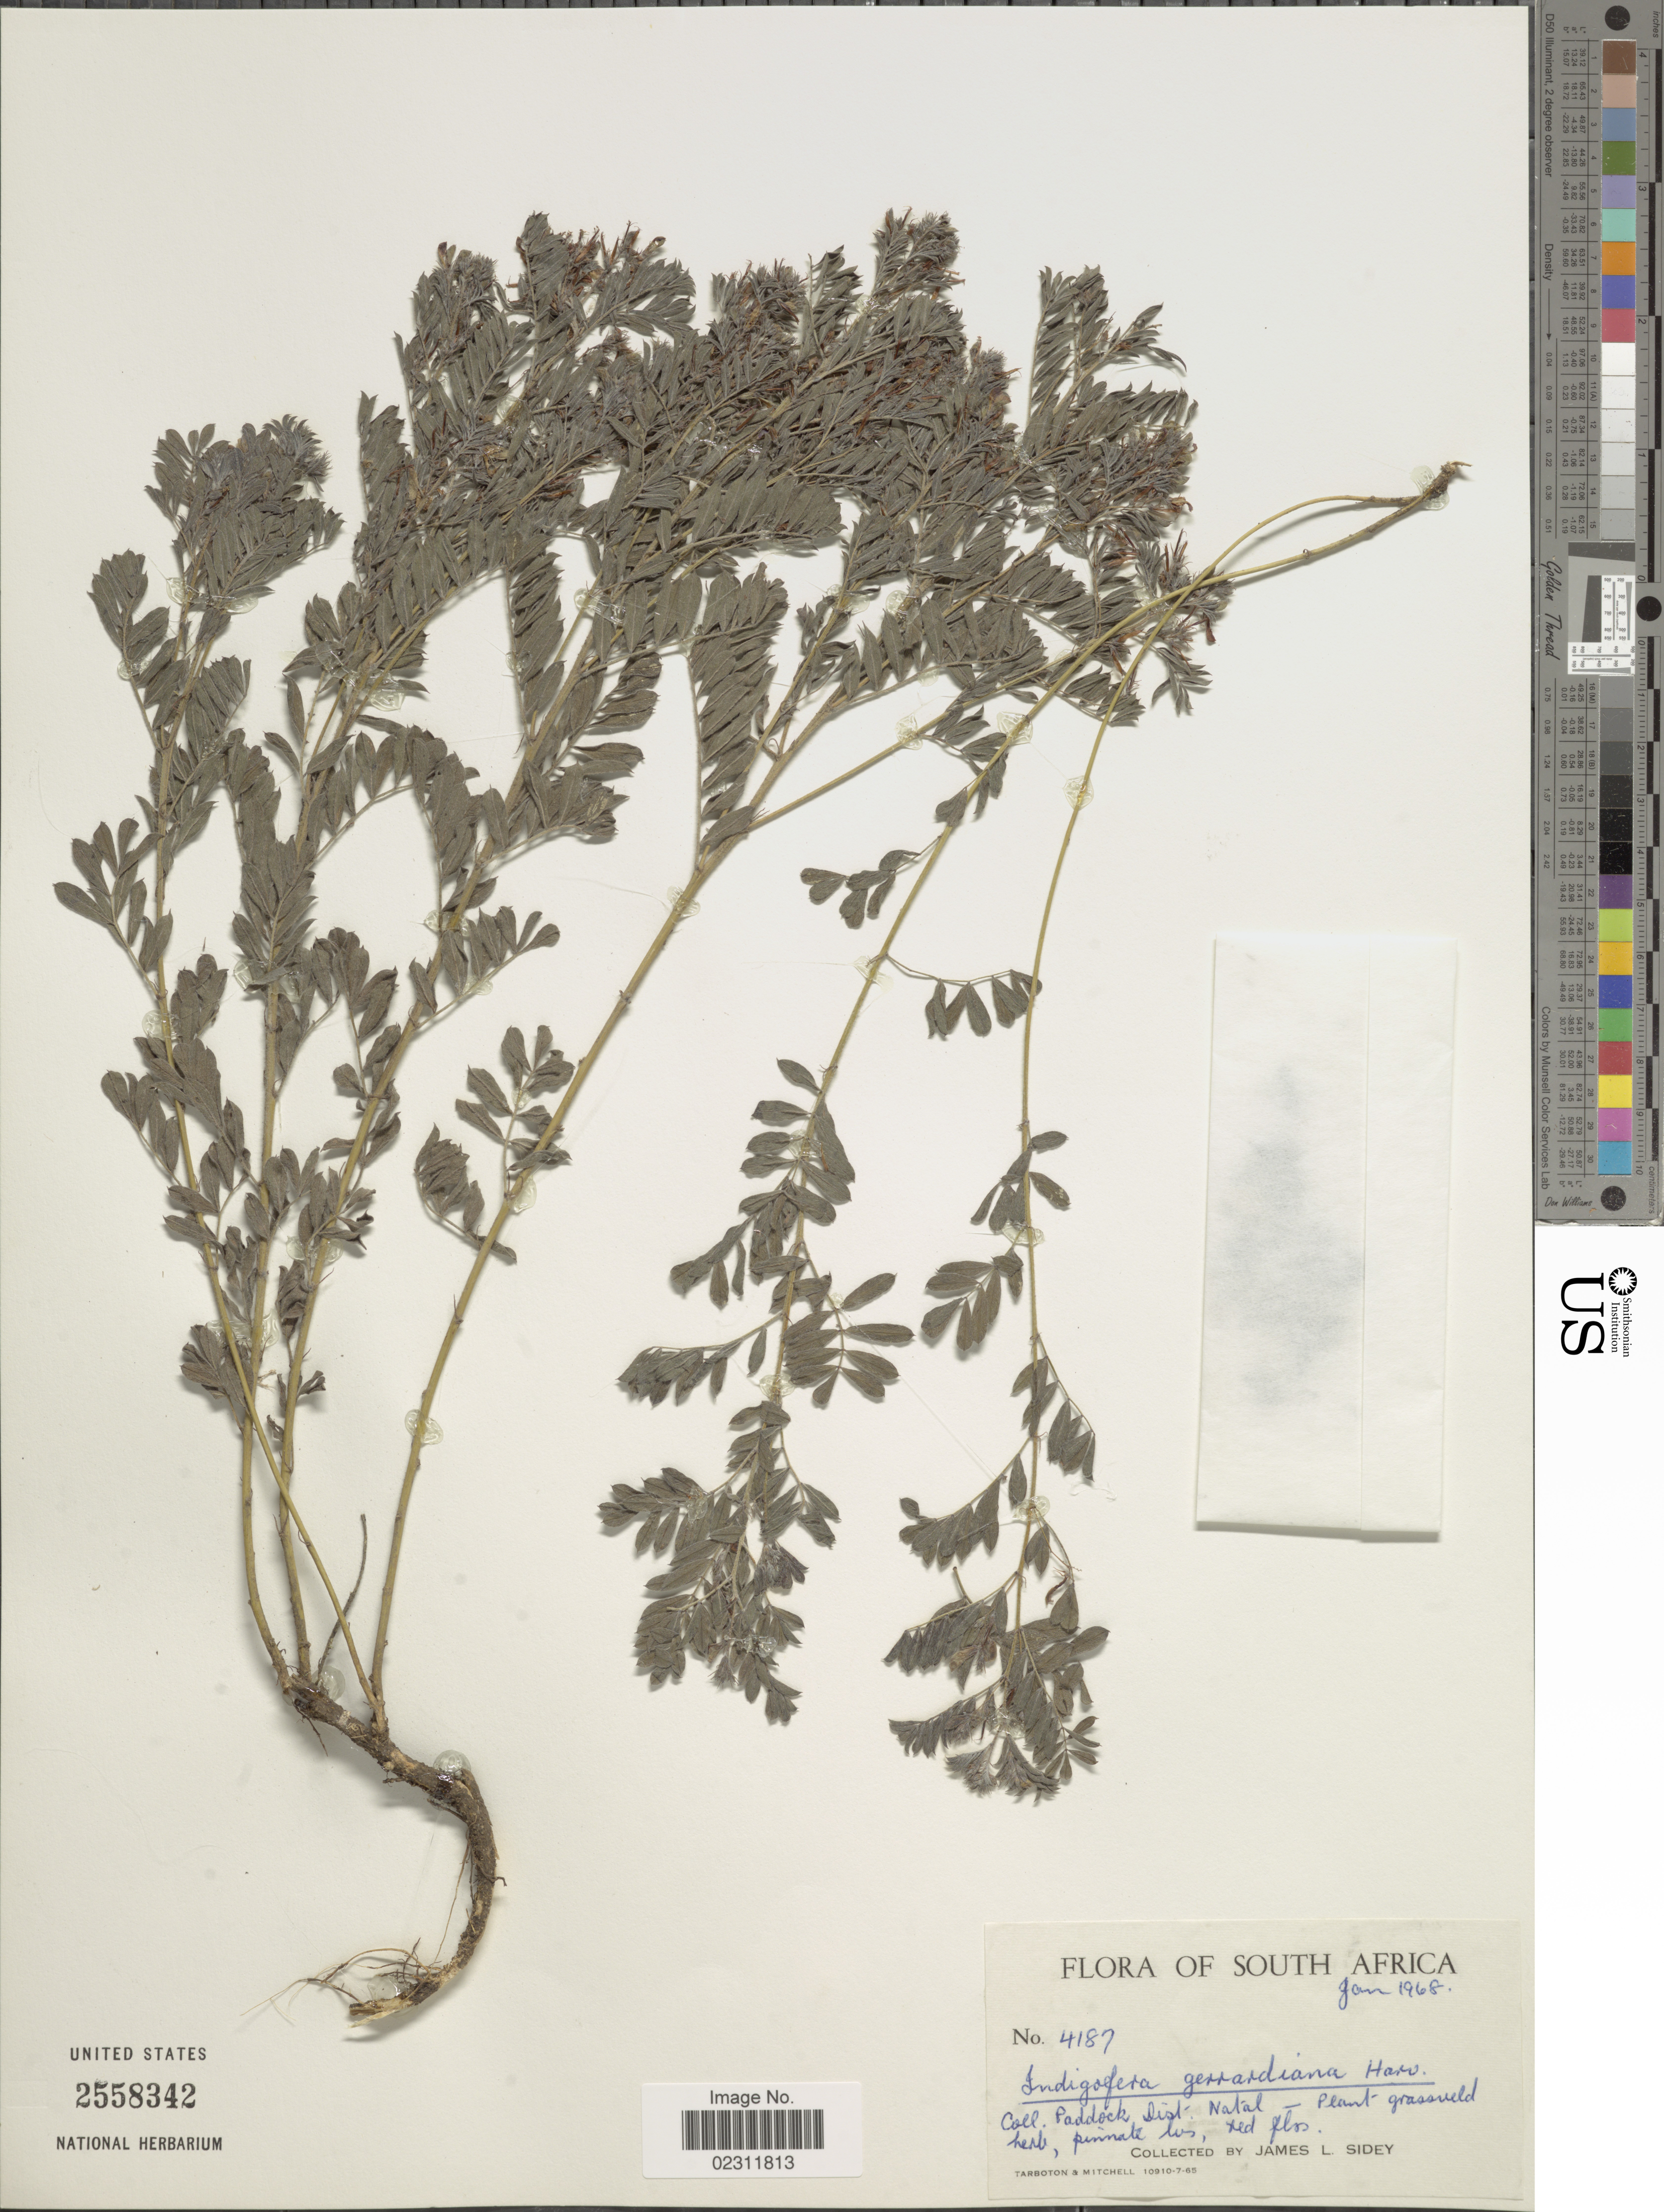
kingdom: Plantae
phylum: Tracheophyta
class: Magnoliopsida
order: Fabales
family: Fabaceae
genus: Indigofera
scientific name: Indigofera gerardiana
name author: Wall.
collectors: J. L. Sidey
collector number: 4187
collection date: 1968-01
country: South Africa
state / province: KwaZulu-Natal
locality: Paddock Dist., Natal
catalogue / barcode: US 2558342